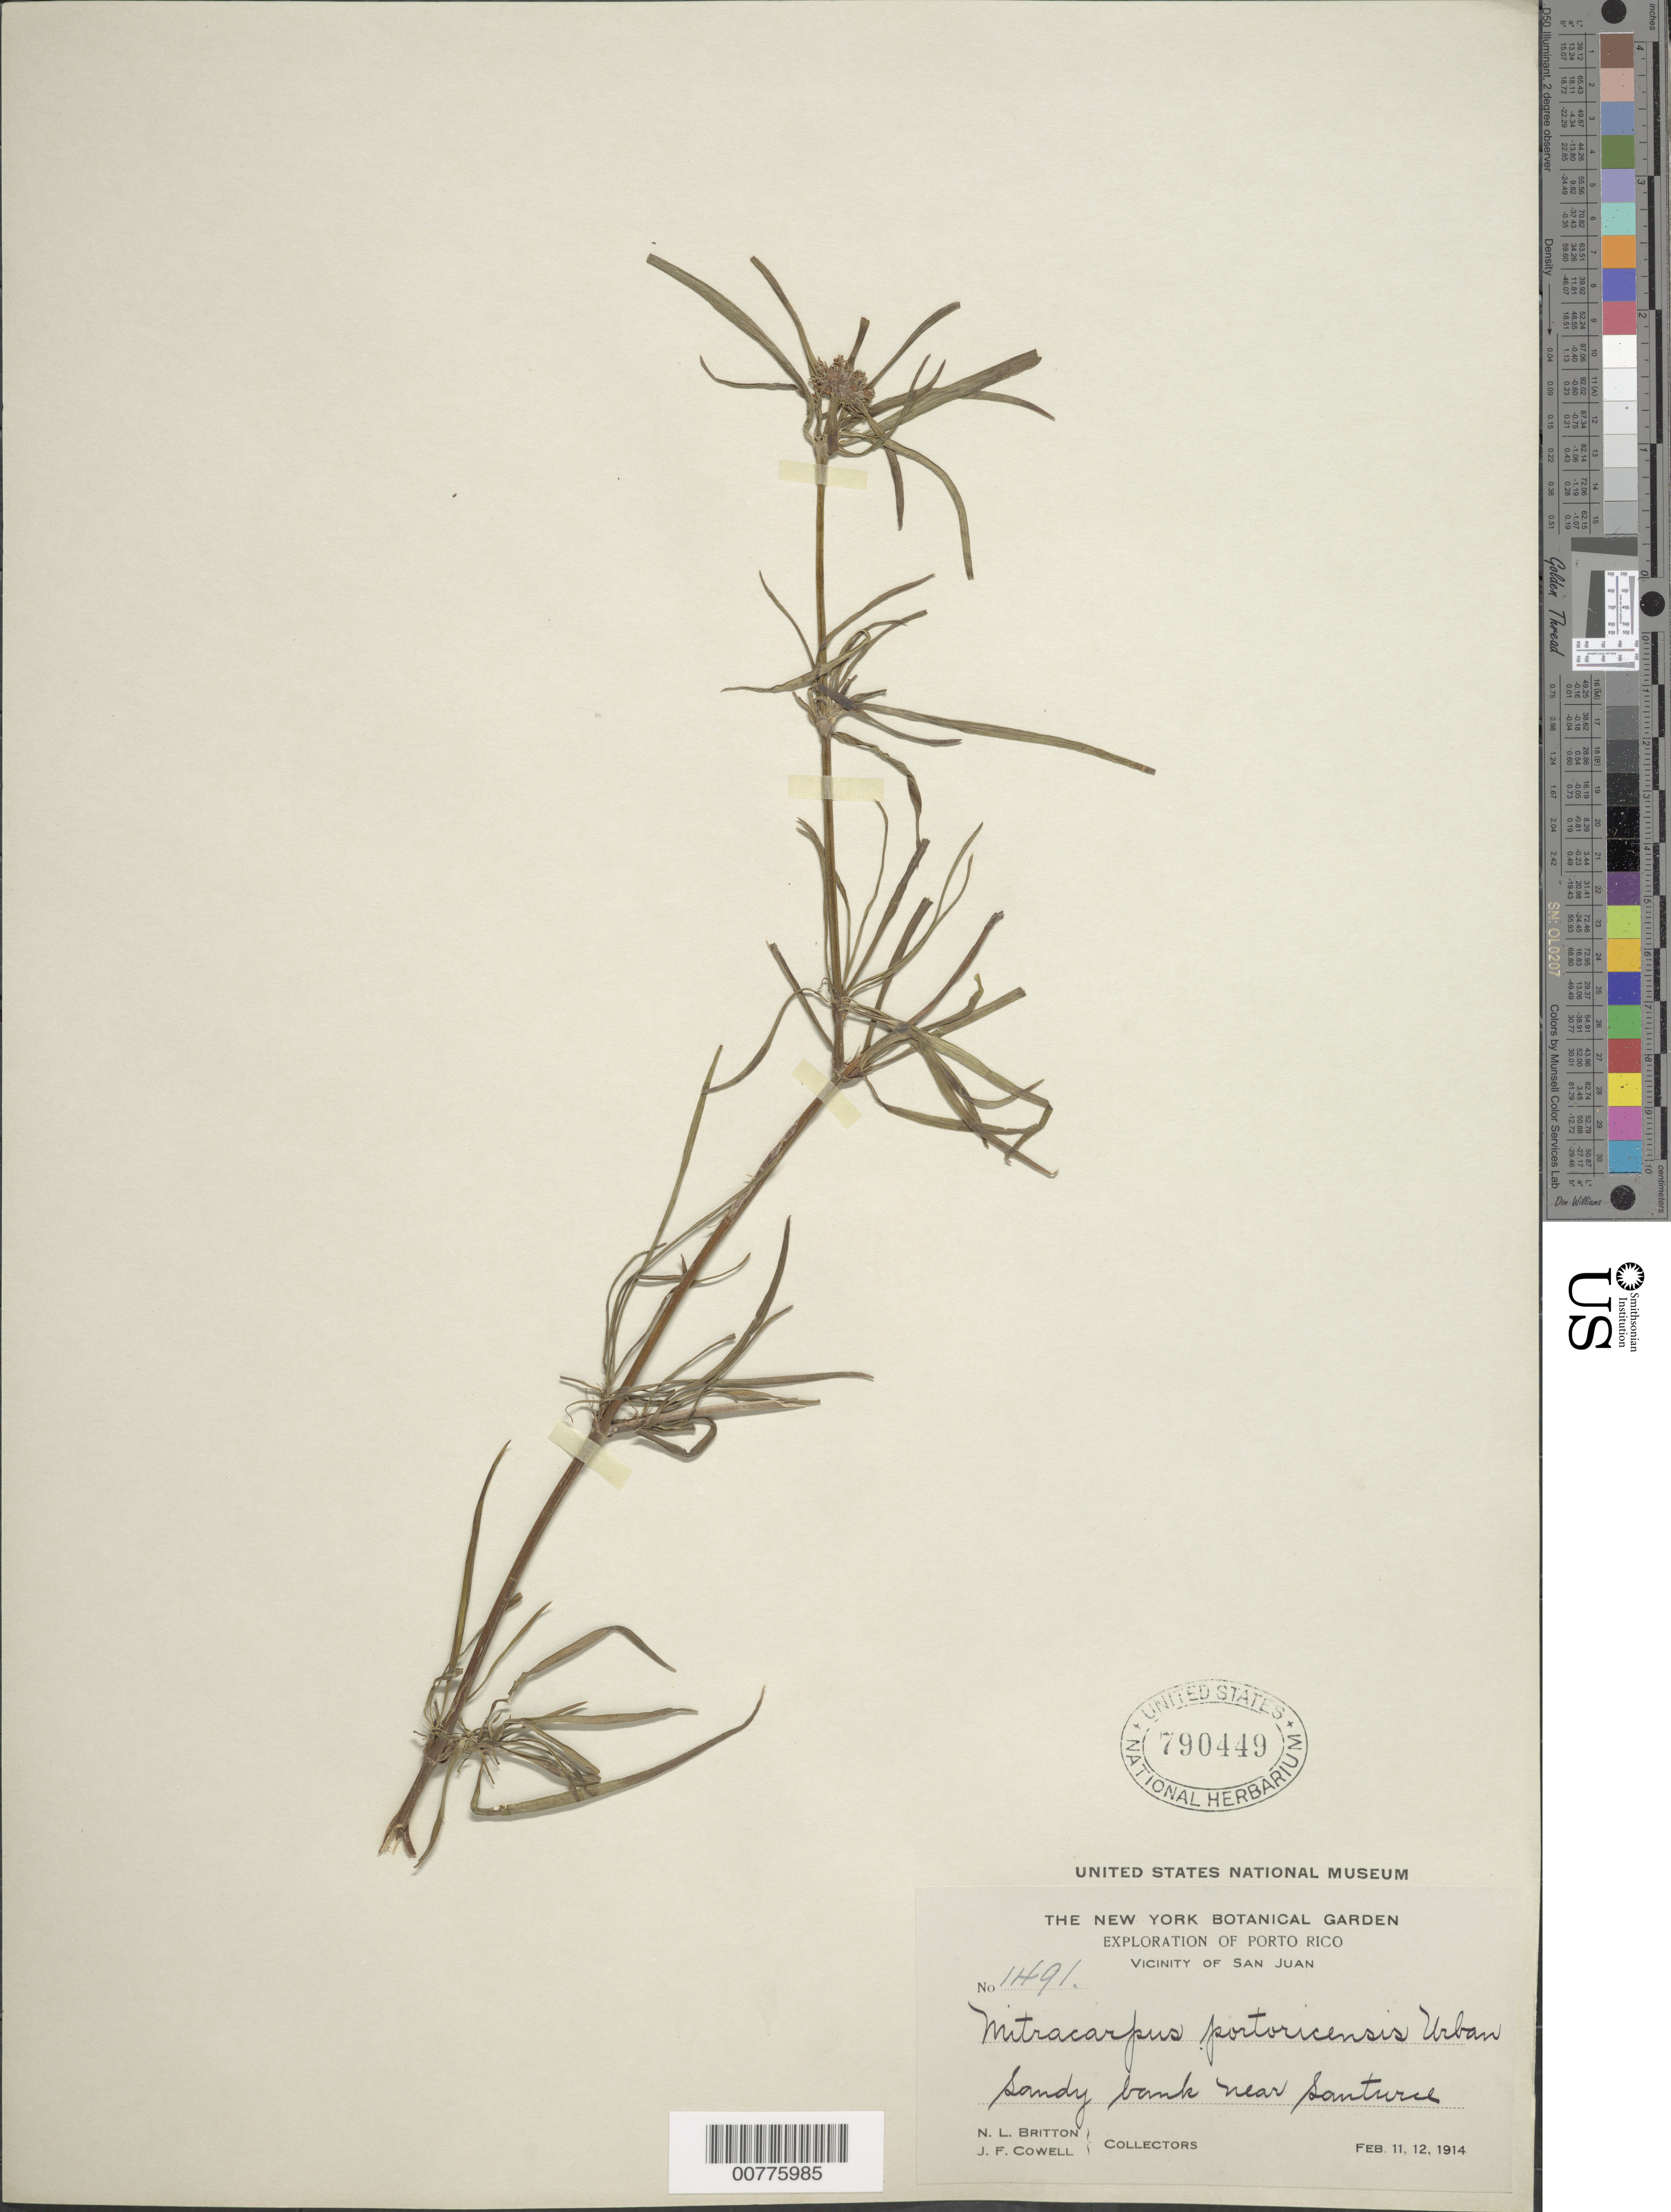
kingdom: Plantae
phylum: Tracheophyta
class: Magnoliopsida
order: Gentianales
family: Rubiaceae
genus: Mitracarpus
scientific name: Mitracarpus frigidus var. portoricensis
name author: Urb.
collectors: N. Britton & J. F. Cowell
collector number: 1491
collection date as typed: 11 Feb 1914 to 12 Feb 1914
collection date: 1914-02-11/1914-02-12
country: Puerto Rico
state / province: San Juan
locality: Sandy bank near Santurce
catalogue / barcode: US 790449